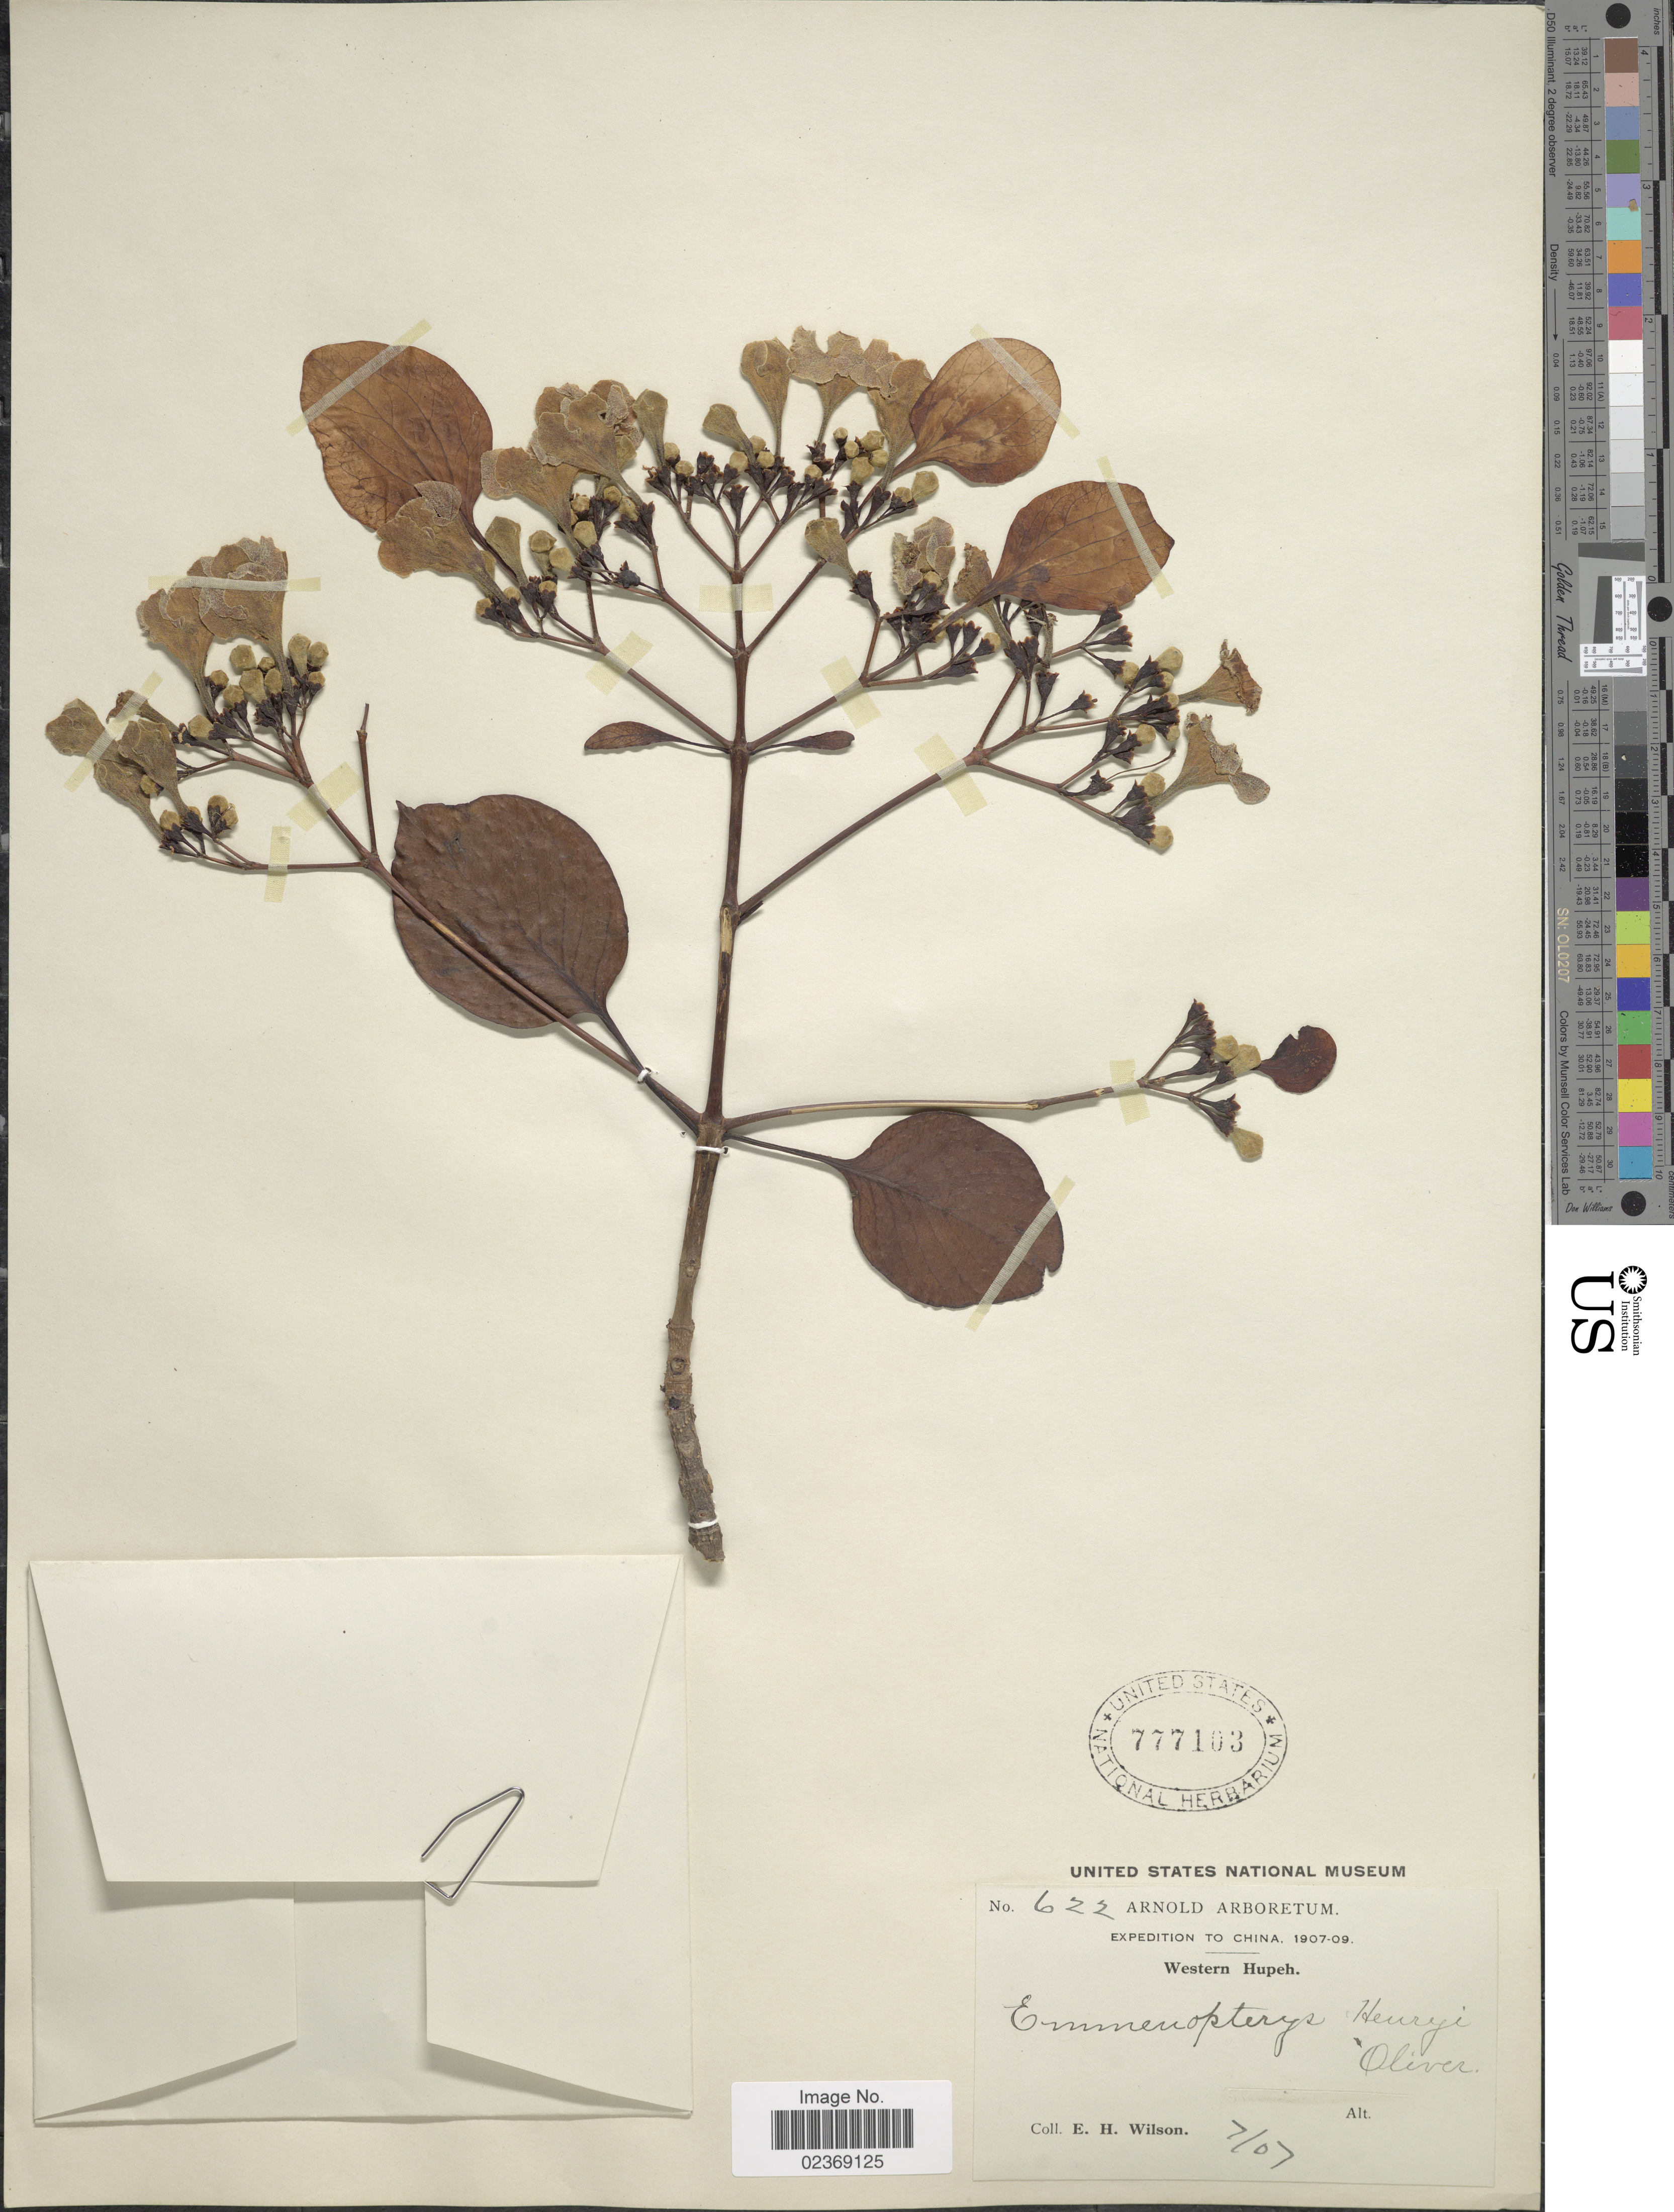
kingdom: Plantae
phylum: Tracheophyta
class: Magnoliopsida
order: Gentianales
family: Rubiaceae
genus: Emmenopterys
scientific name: Emmenopterys henryi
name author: Oliv.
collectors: E. Wilson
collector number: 622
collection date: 1907-07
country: China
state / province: Hubei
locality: Western Hupeh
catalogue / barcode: US 777103